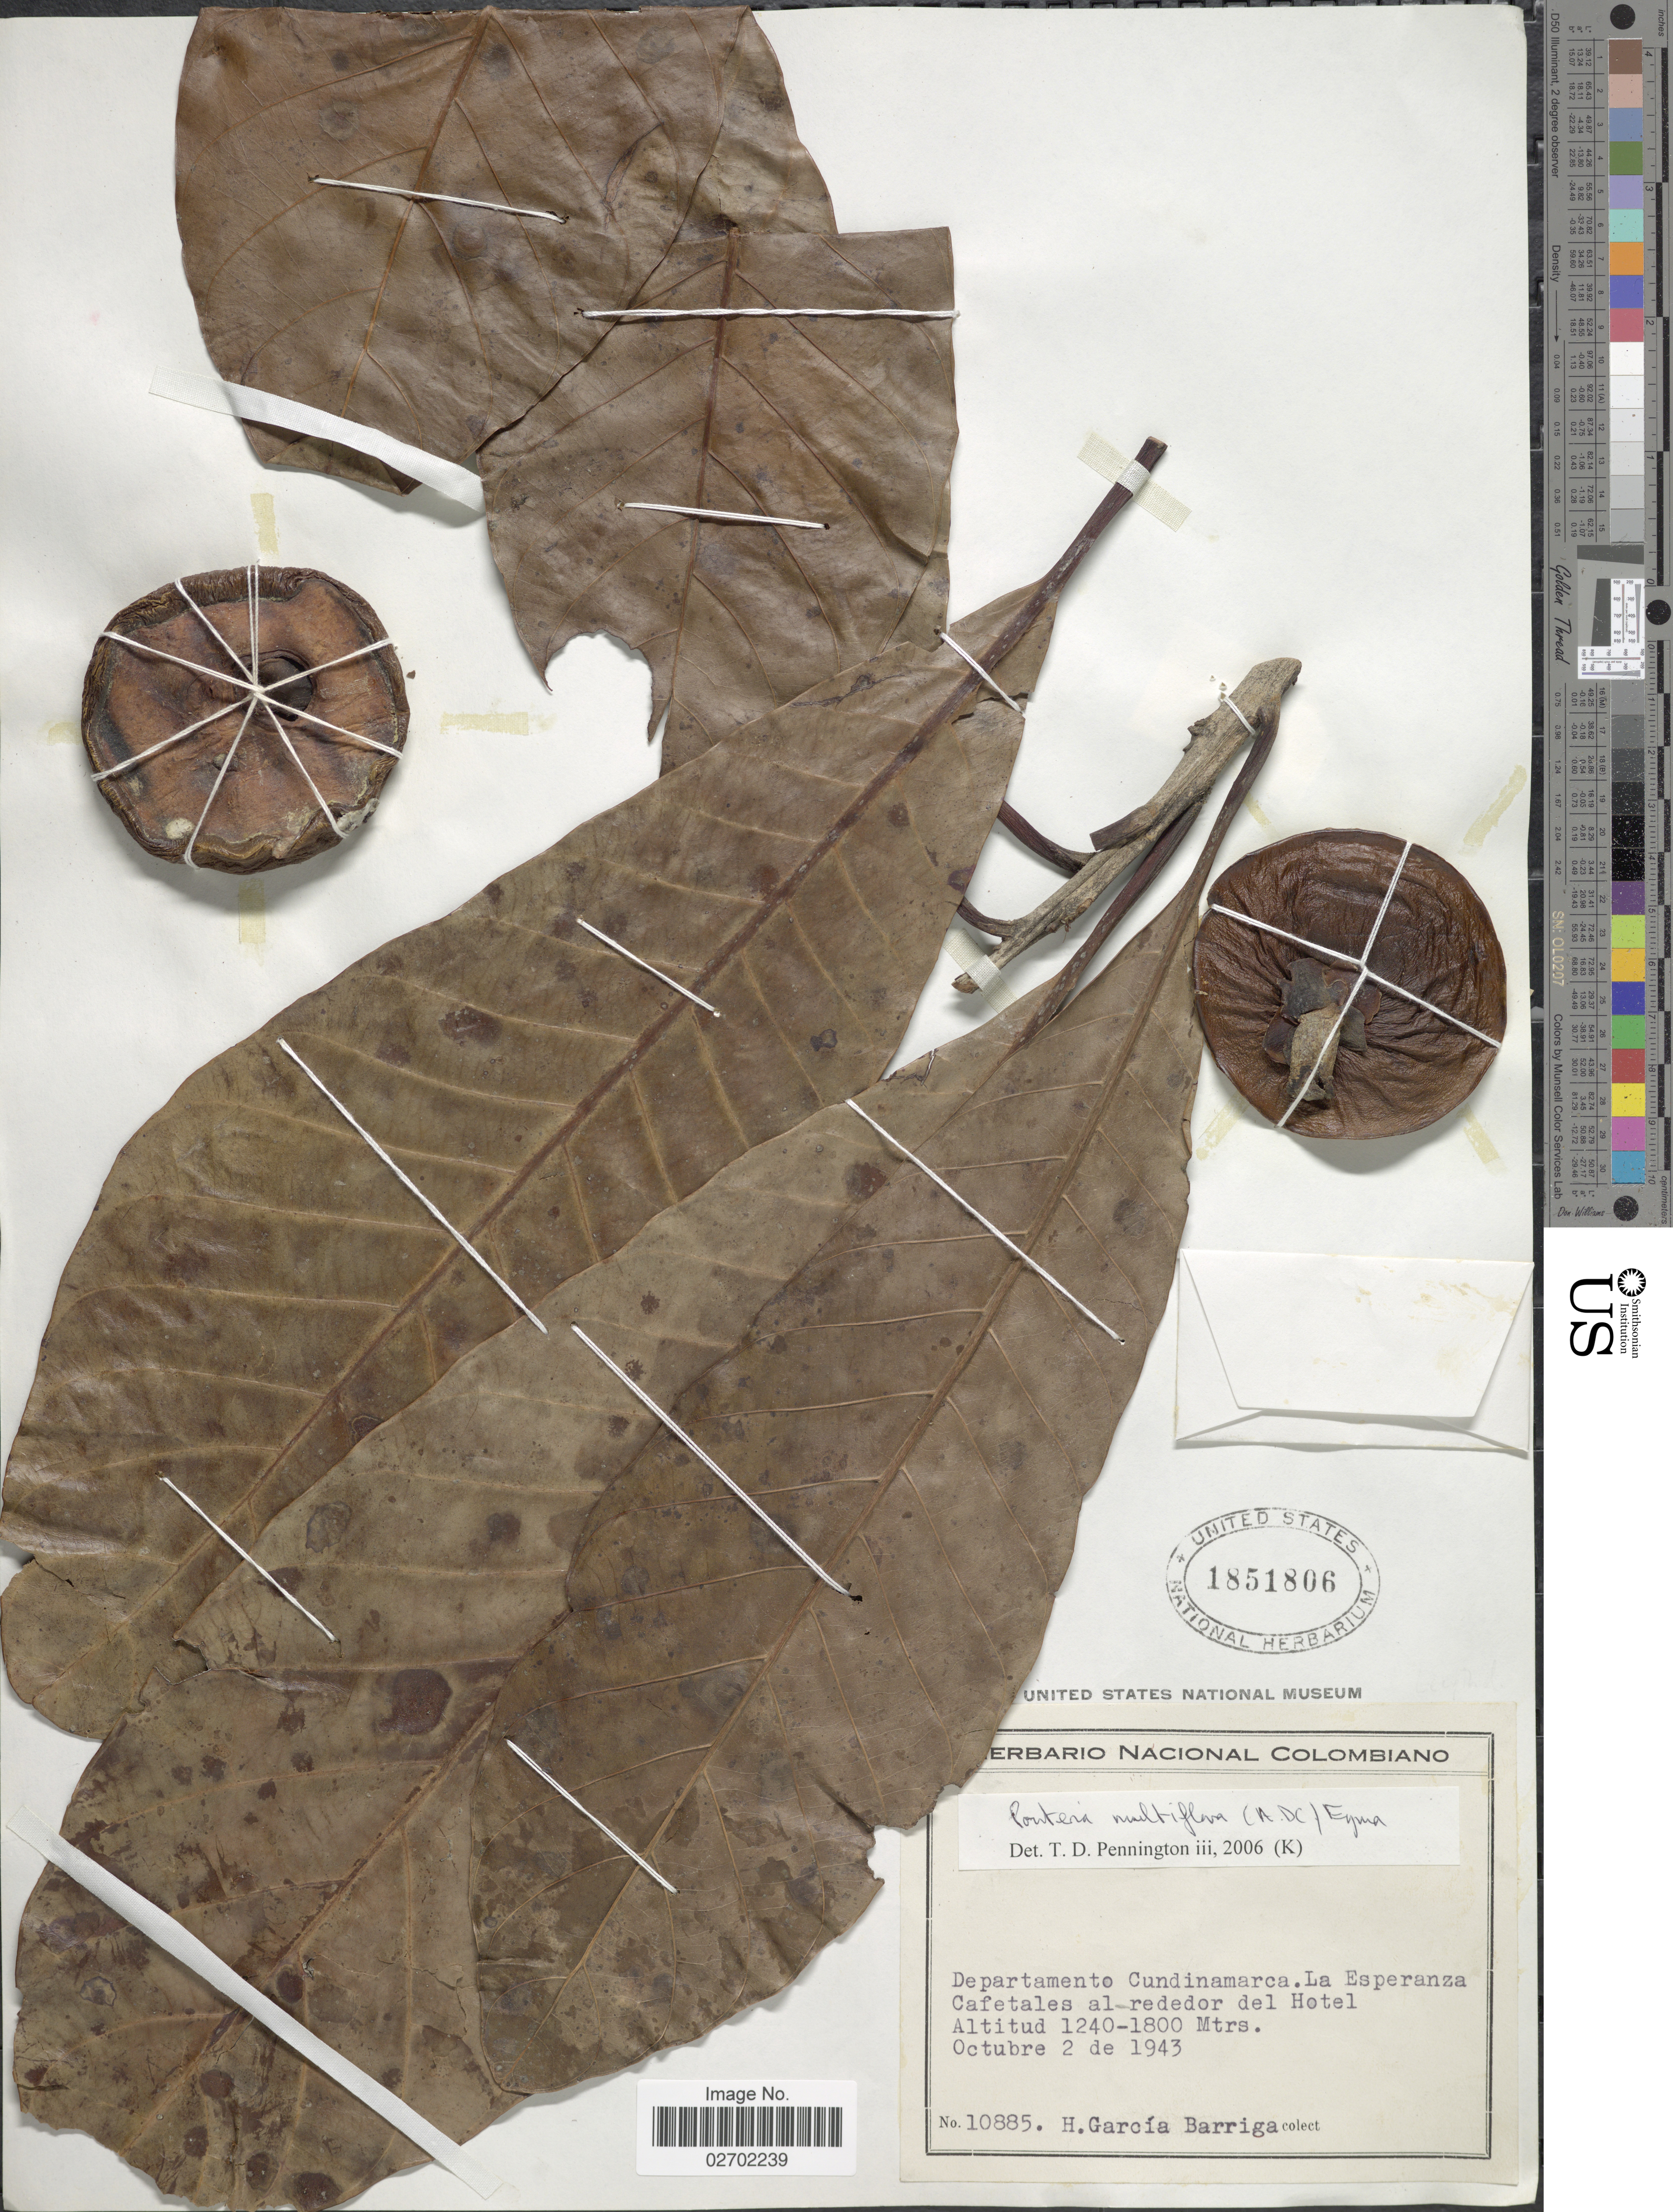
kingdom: Plantae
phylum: Tracheophyta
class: Magnoliopsida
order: Ericales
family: Sapotaceae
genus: Pouteria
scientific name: Pouteria multiflora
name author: (A. DC.) Eyma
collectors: H. García Barriga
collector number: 10885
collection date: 1943-10-02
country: Colombia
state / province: Cundinamarca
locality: La Esperanza Cafetales al rededor del Hotel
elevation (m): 1240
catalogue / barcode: US 1851806